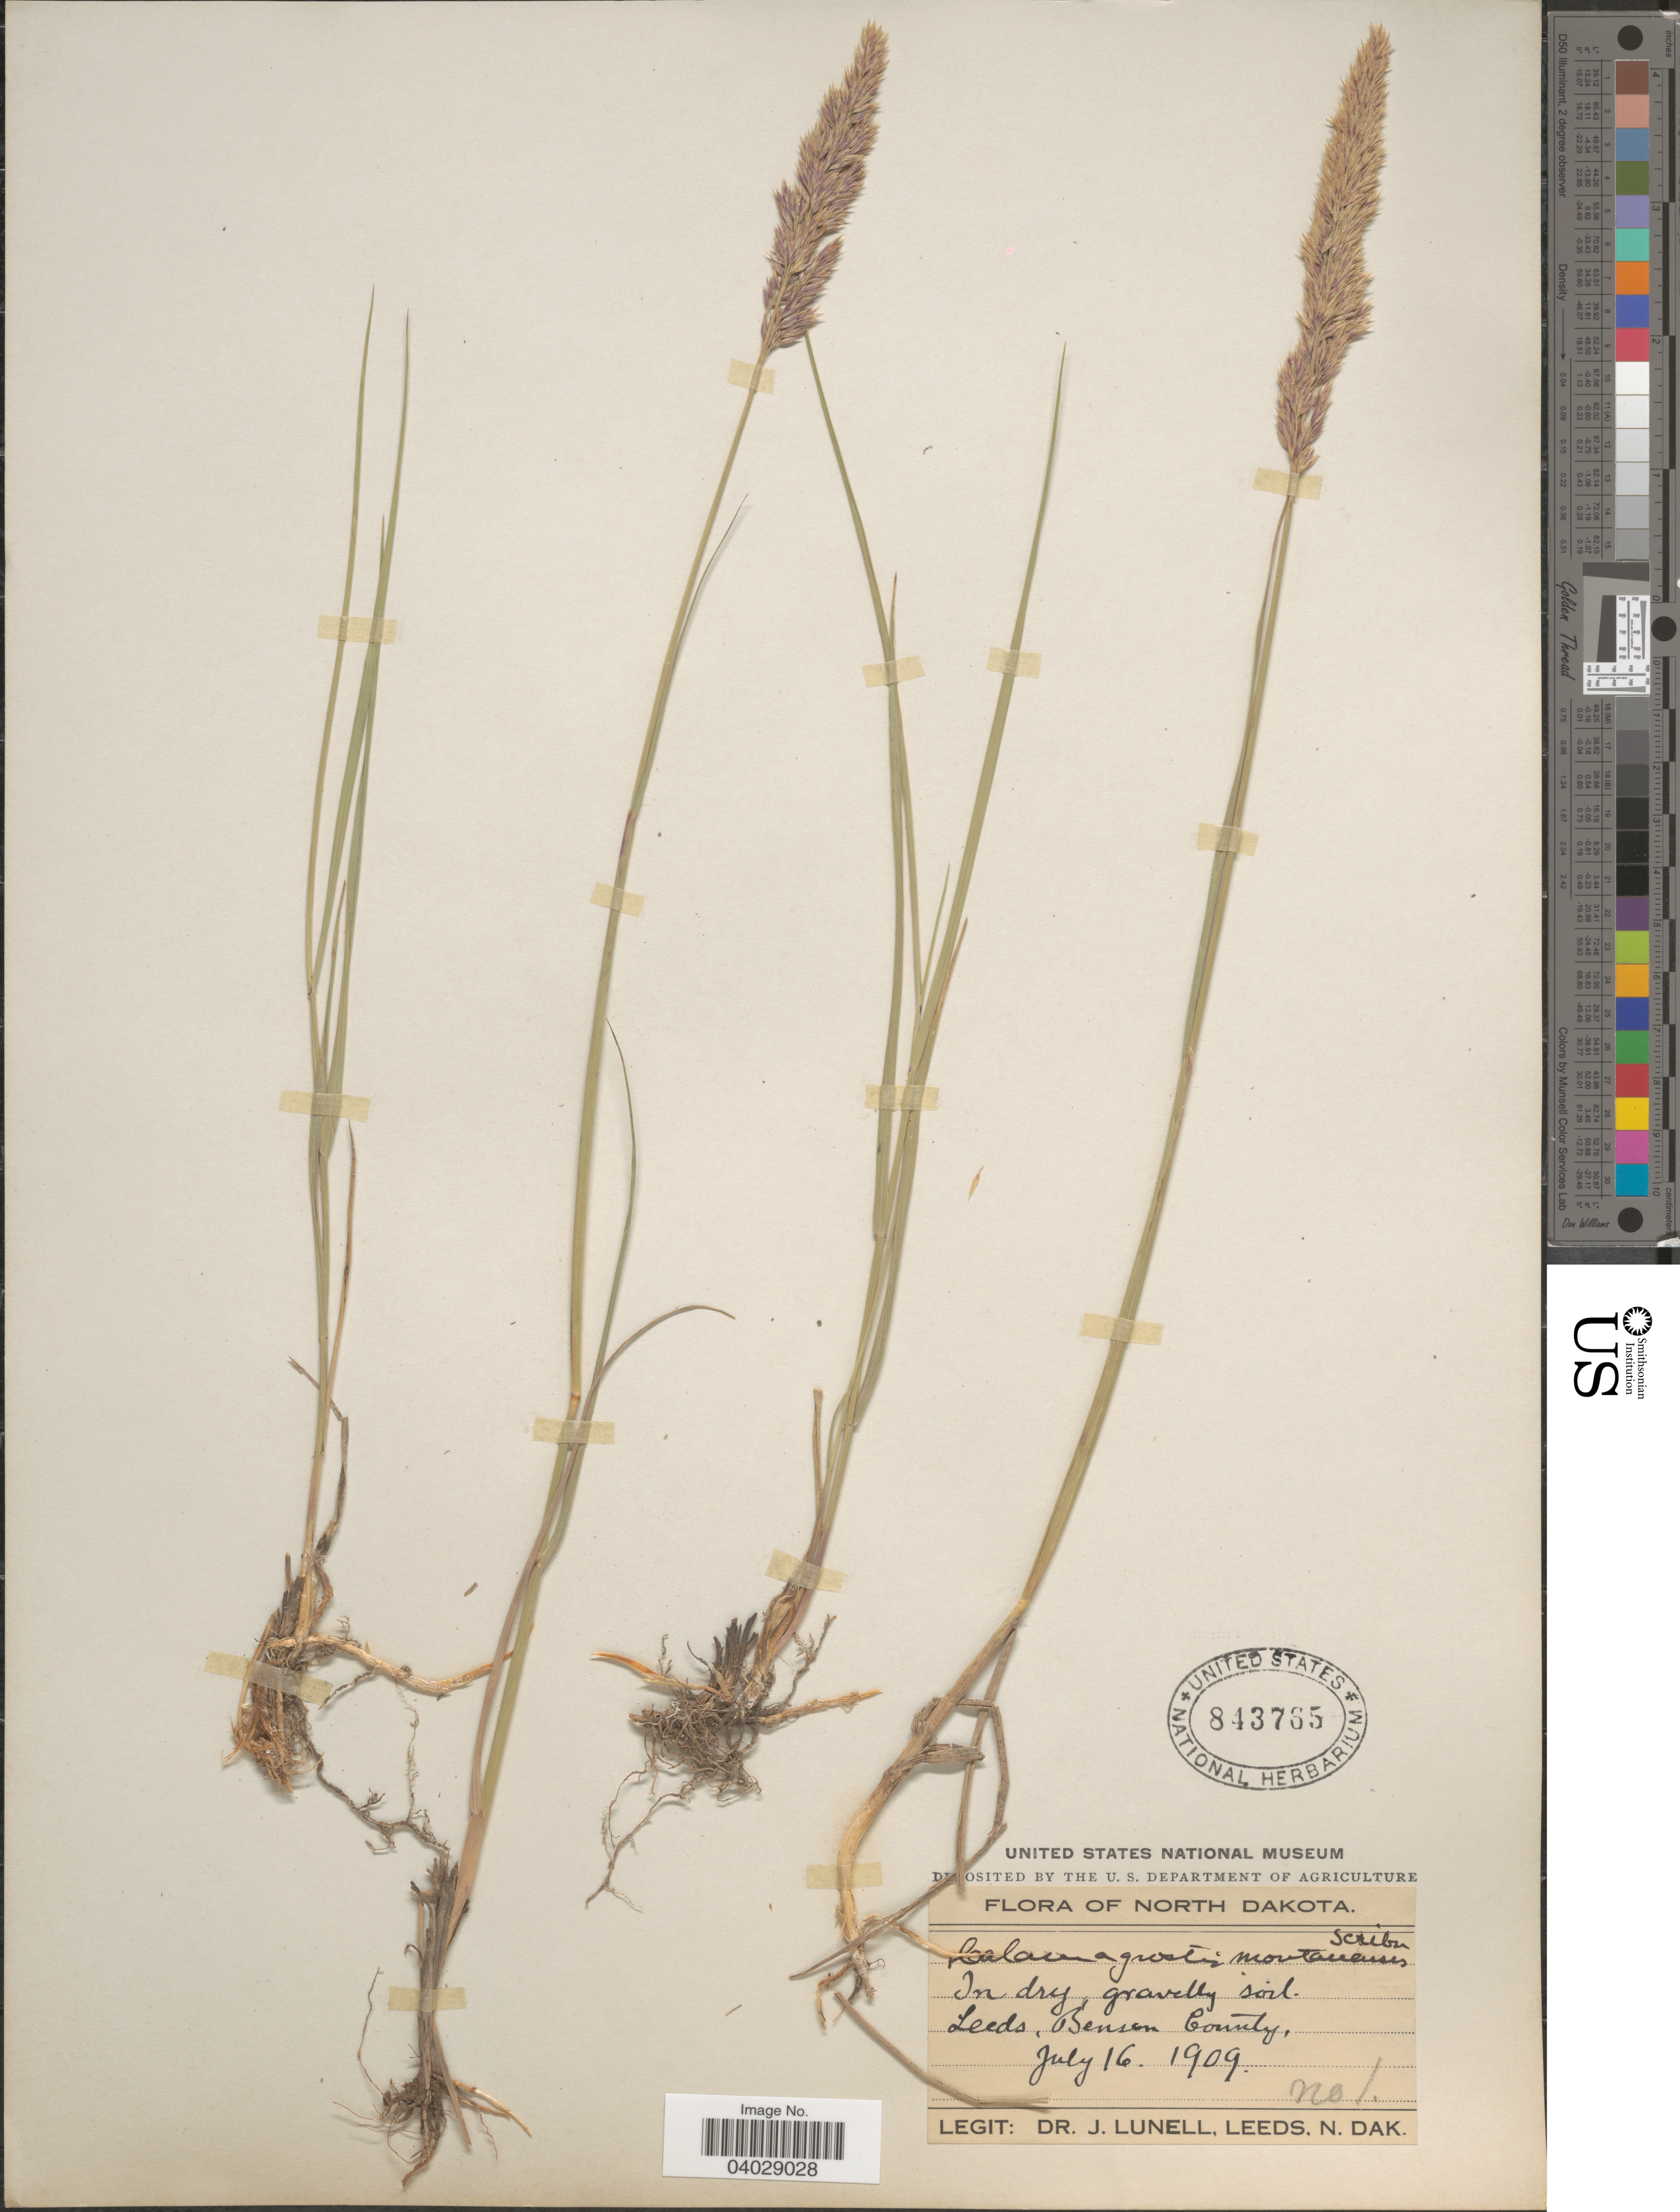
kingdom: Plantae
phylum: Tracheophyta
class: Liliopsida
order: Poales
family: Poaceae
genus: Calamagrostis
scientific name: Calamagrostis montanensis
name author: Scribn. ex Vasey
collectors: J. Lunell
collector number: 1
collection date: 1909-07-16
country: United States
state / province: North Dakota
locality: Leeds, Benson County.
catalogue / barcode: US 843765